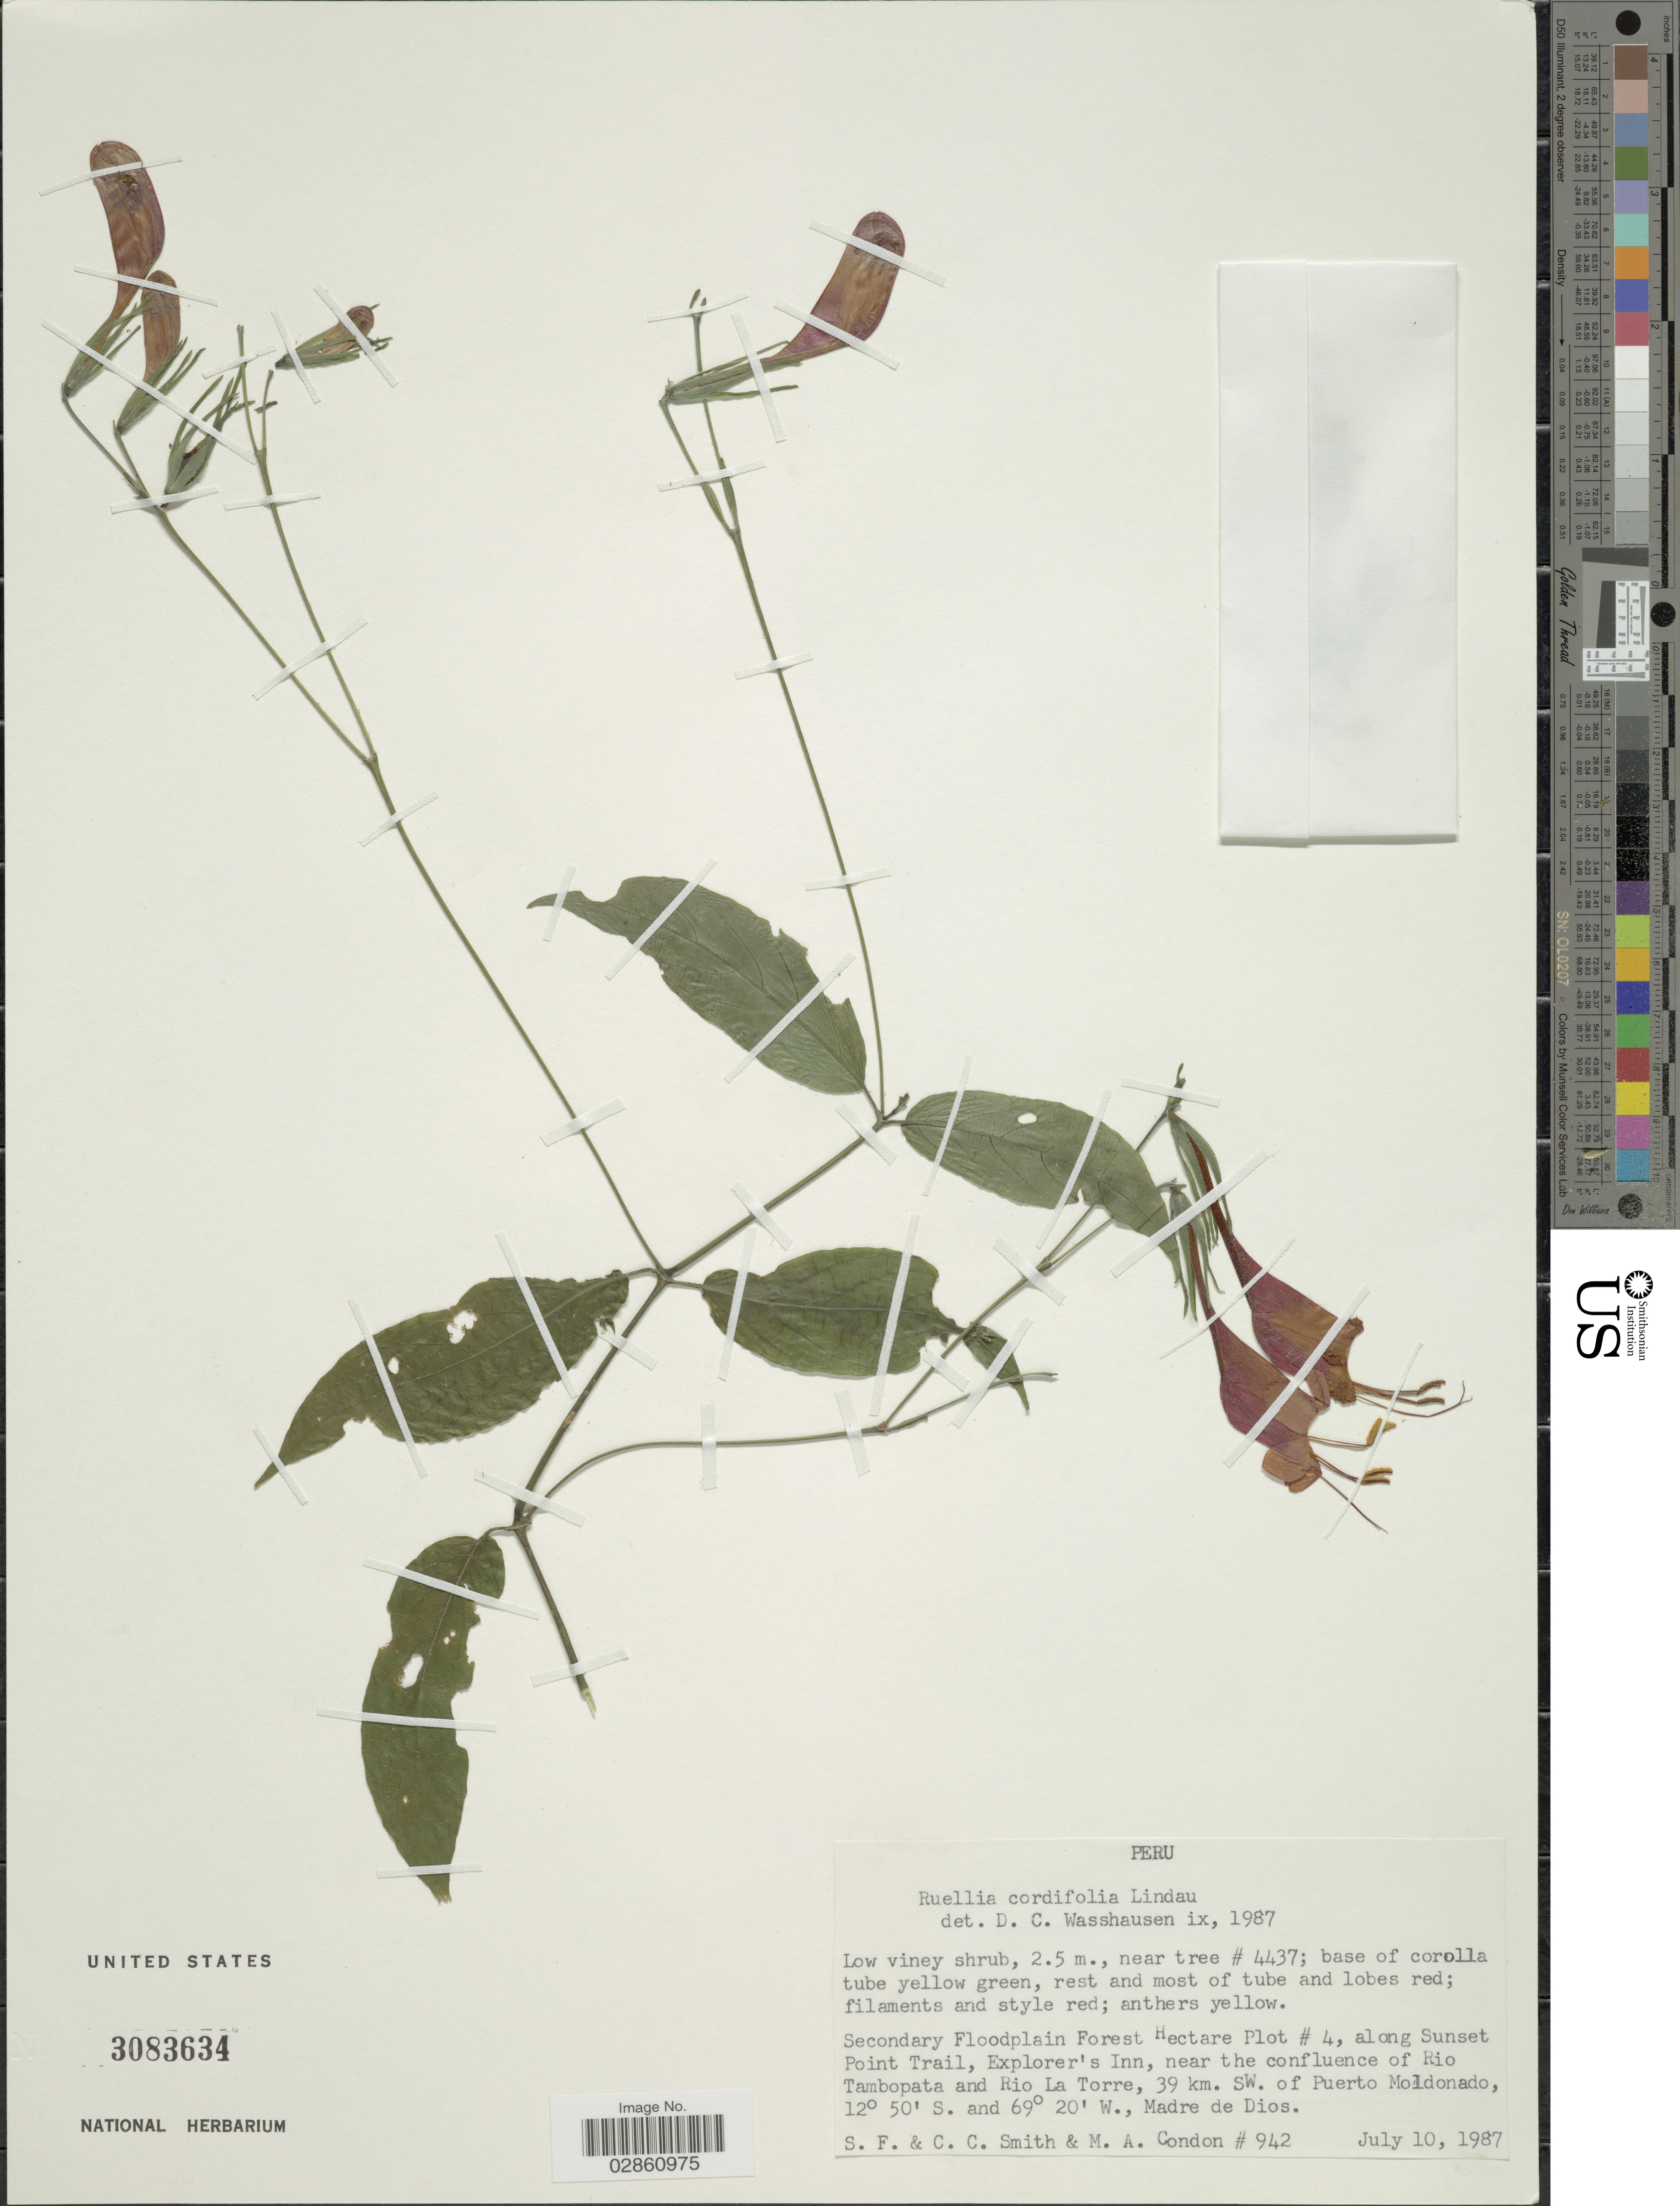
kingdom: Plantae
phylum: Tracheophyta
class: Magnoliopsida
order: Lamiales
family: Acanthaceae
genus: Ruellia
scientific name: Ruellia inflata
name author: Rich.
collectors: S.F. Smith, C. C. Smith & M. Condon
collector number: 942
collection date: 1987-07-10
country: Peru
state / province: Madre de Dios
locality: Secondary Floodplain Forest Hectare Plot # 4, along Sunset Point Trail, Explorer's Inn, near the confluence of Rio Tambopata and Rio La Torre, 39 km. SW. of Puerto Moldonado.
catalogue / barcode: US 3083634